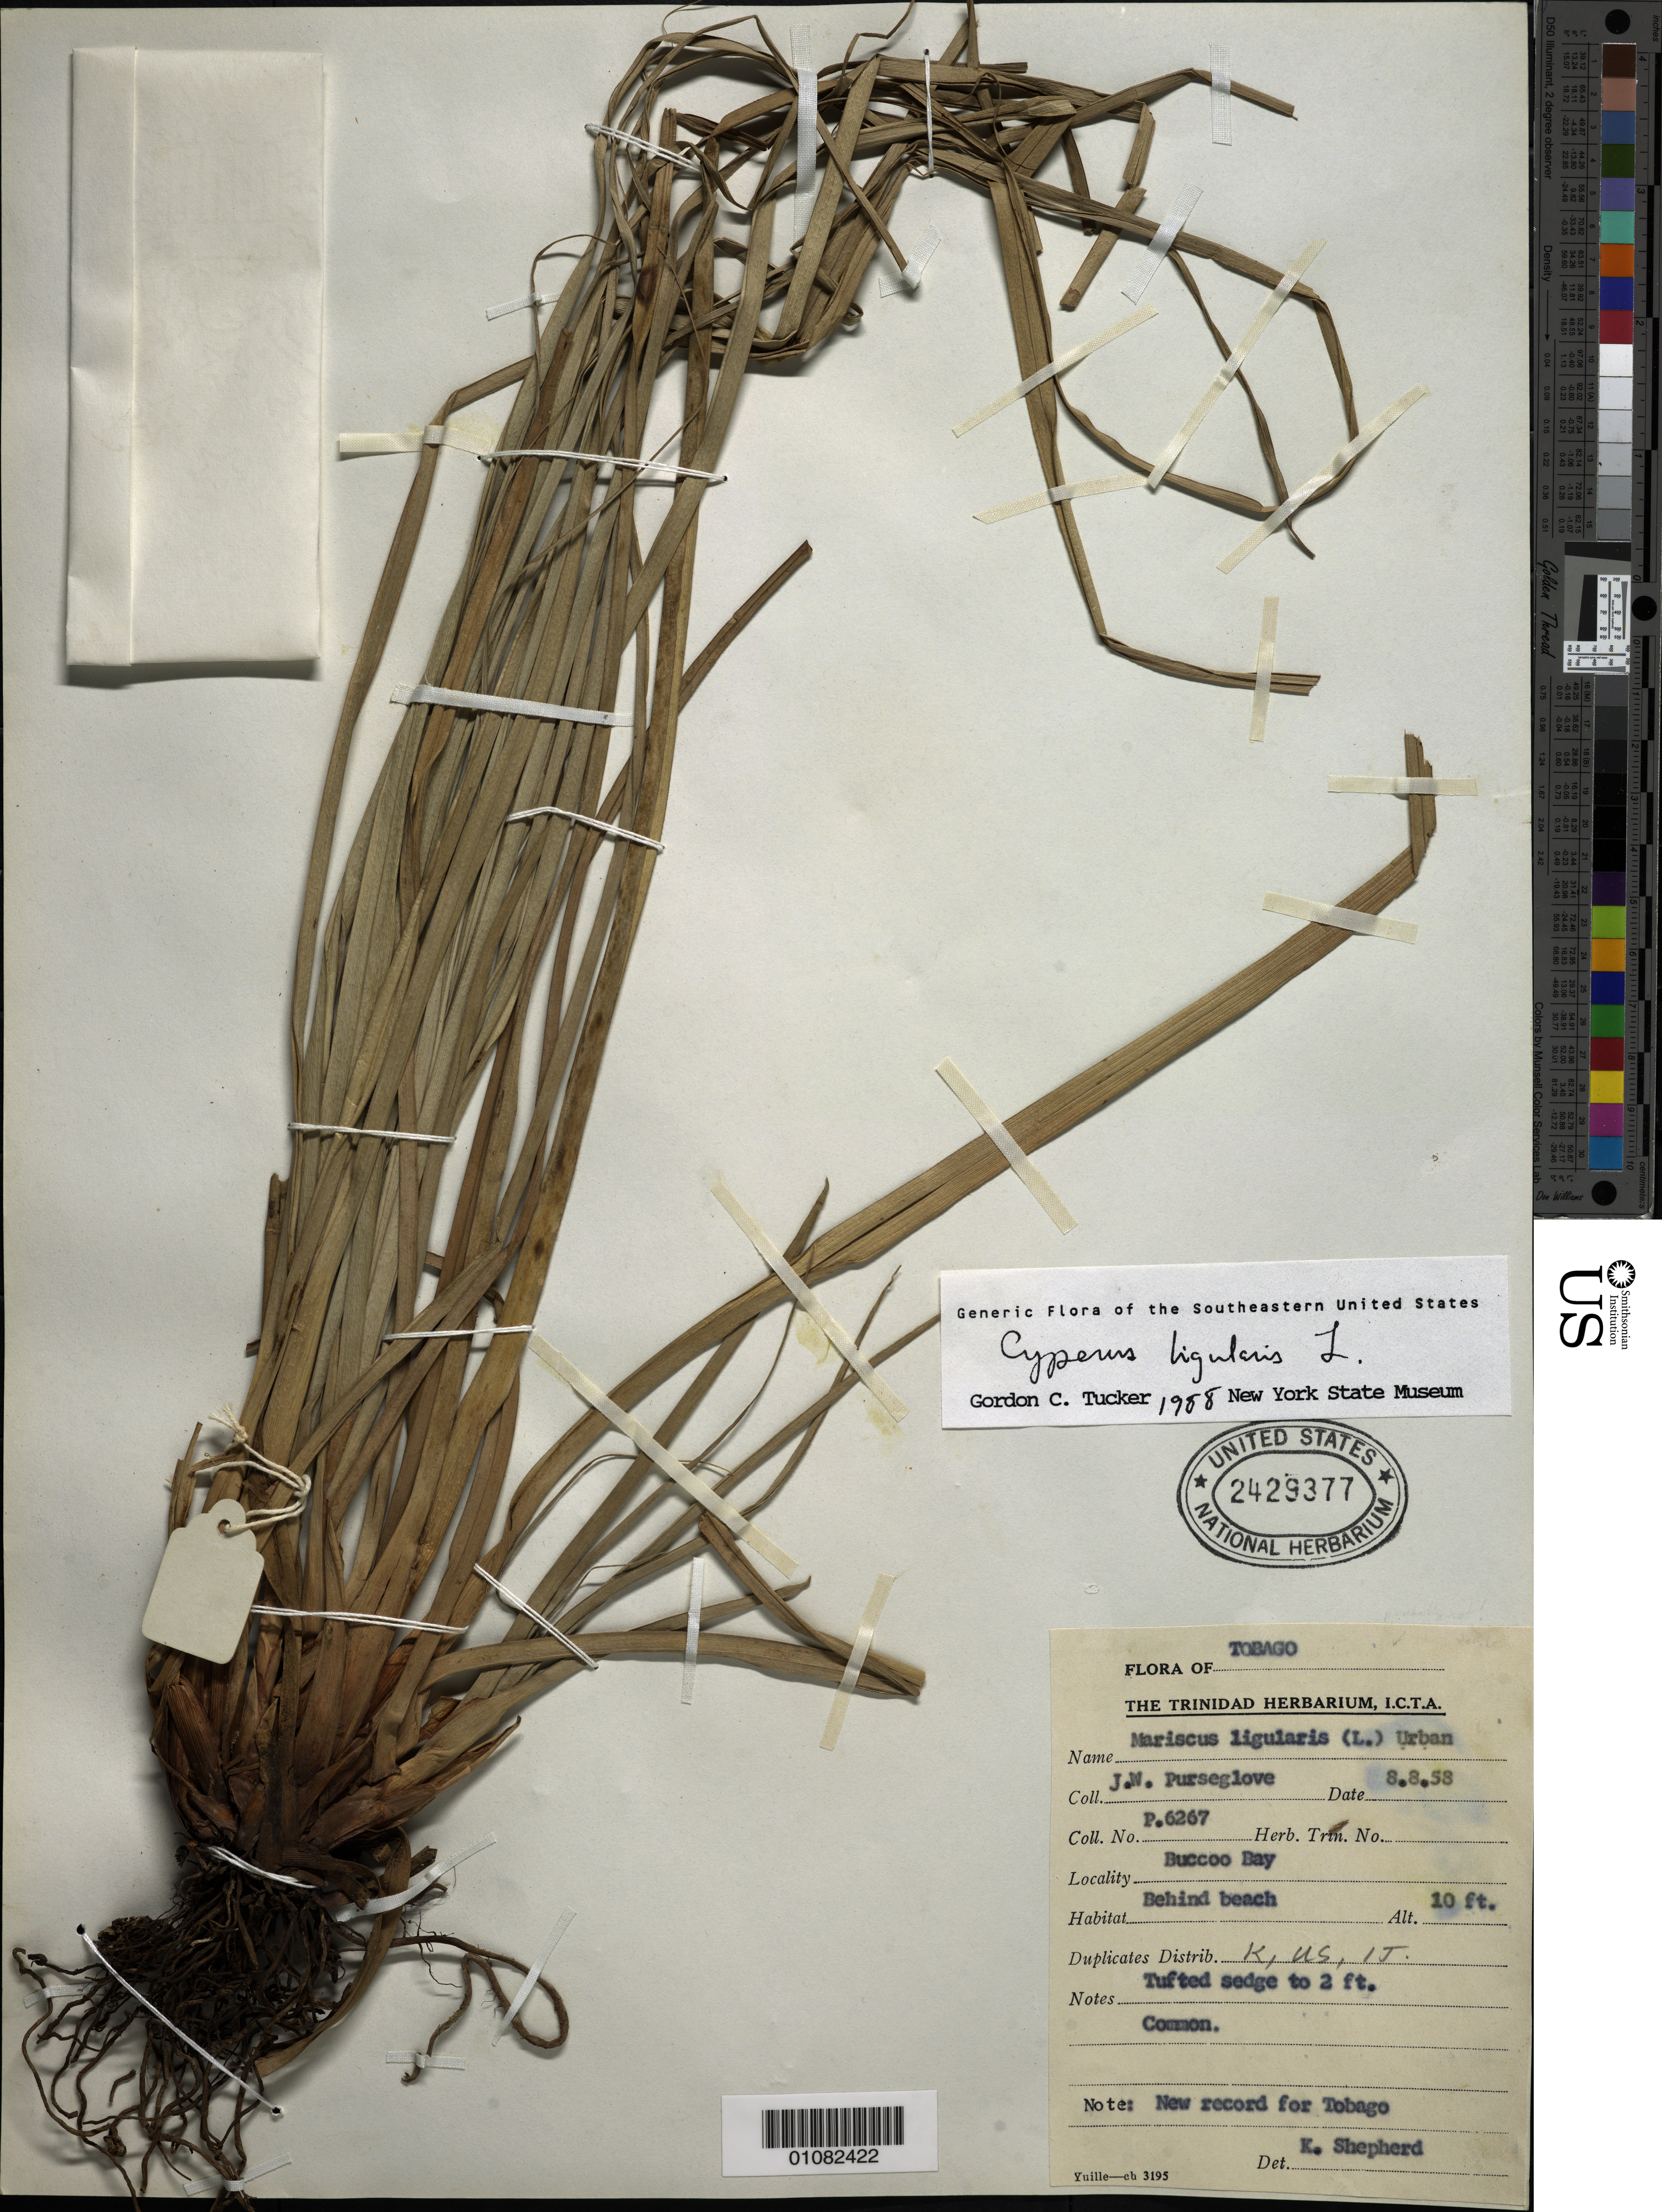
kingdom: Plantae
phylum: Tracheophyta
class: Liliopsida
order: Poales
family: Cyperaceae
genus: Cyperus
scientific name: Cyperus ligularis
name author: L.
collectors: J. Purseglove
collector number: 6267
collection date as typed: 08 Aug 1958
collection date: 1958-08-08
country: Trinidad and Tobago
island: Tobago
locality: Buccoo Bay, behind beach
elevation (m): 3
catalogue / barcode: US 2429377